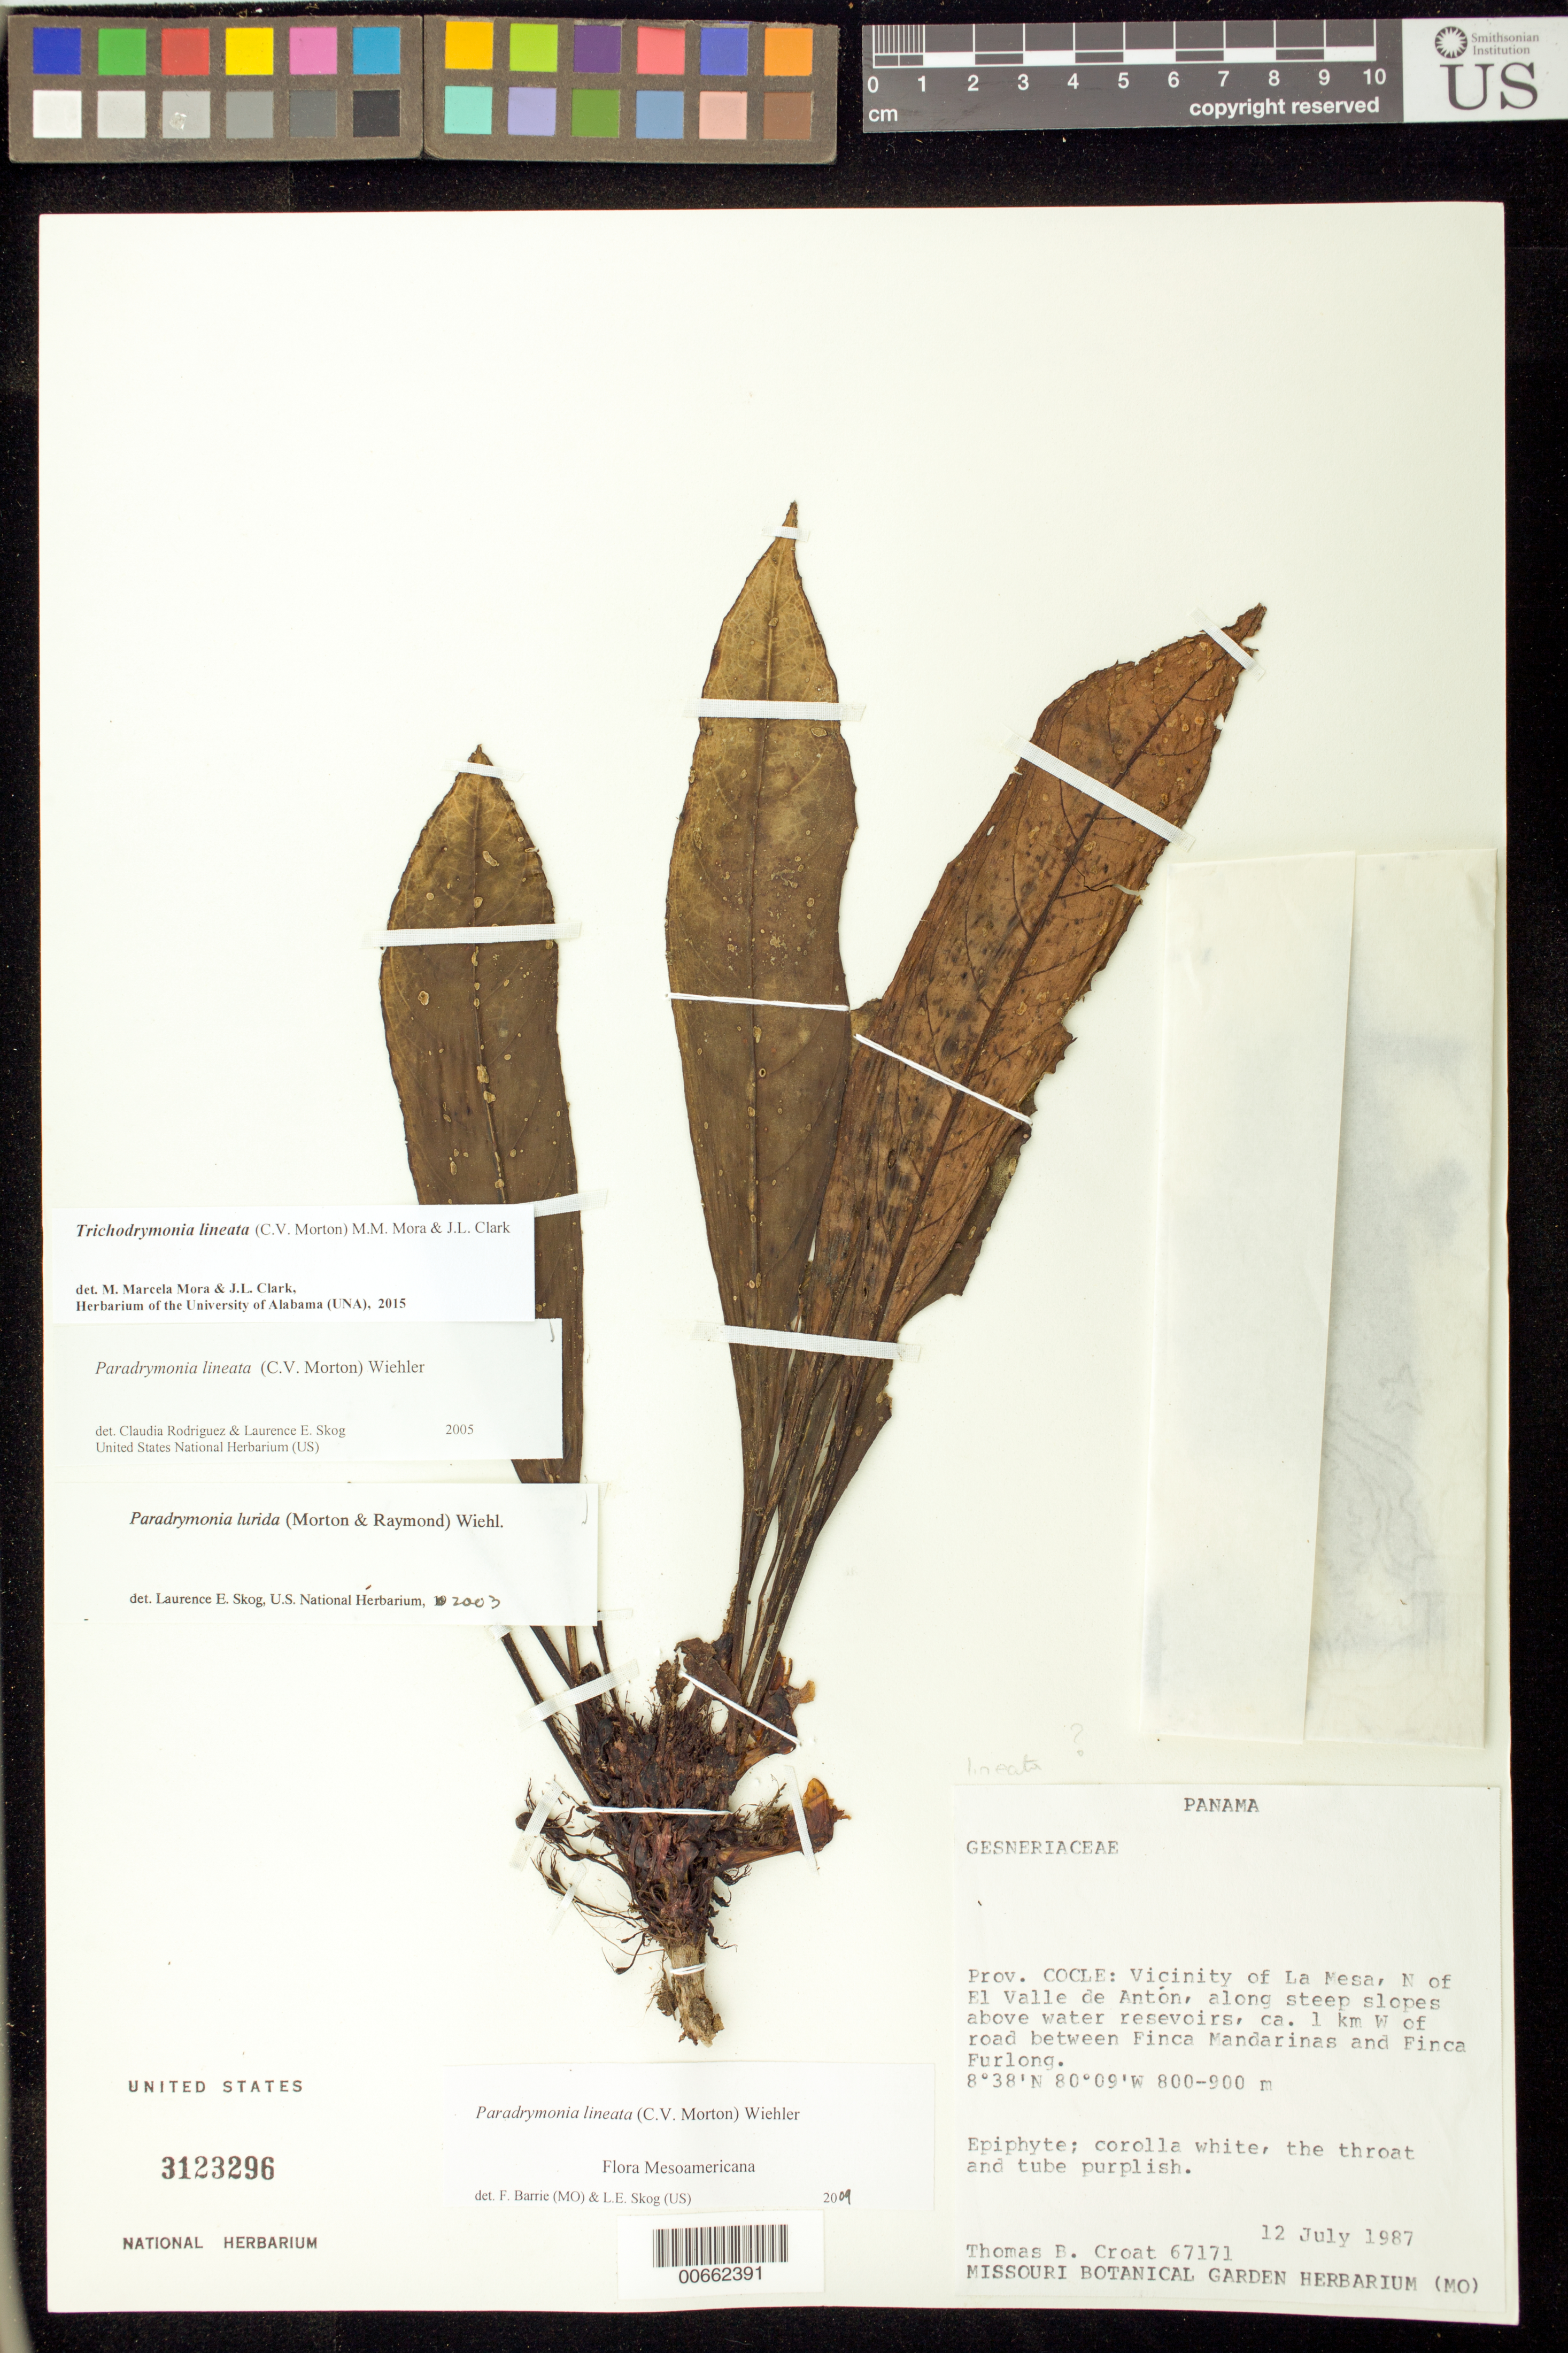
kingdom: Plantae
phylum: Tracheophyta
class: Magnoliopsida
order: Lamiales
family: Gesneriaceae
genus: Trichodrymonia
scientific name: Trichodrymonia lineata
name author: (C.V. Morton) M.M. Mora & J.L. Clark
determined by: Mora, M. M.; Clark, J. L.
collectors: T. B. Croat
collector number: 67171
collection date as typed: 12 Jul 1987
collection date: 1987-07-12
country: Panama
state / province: Coclé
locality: Vicinity of La Mesa, N of El Valle de Antón, along steep slopes above water reservoirs, ca. 1 km W of road between Finca Mandarinas and Finca Furlong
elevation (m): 800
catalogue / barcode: US 3123296